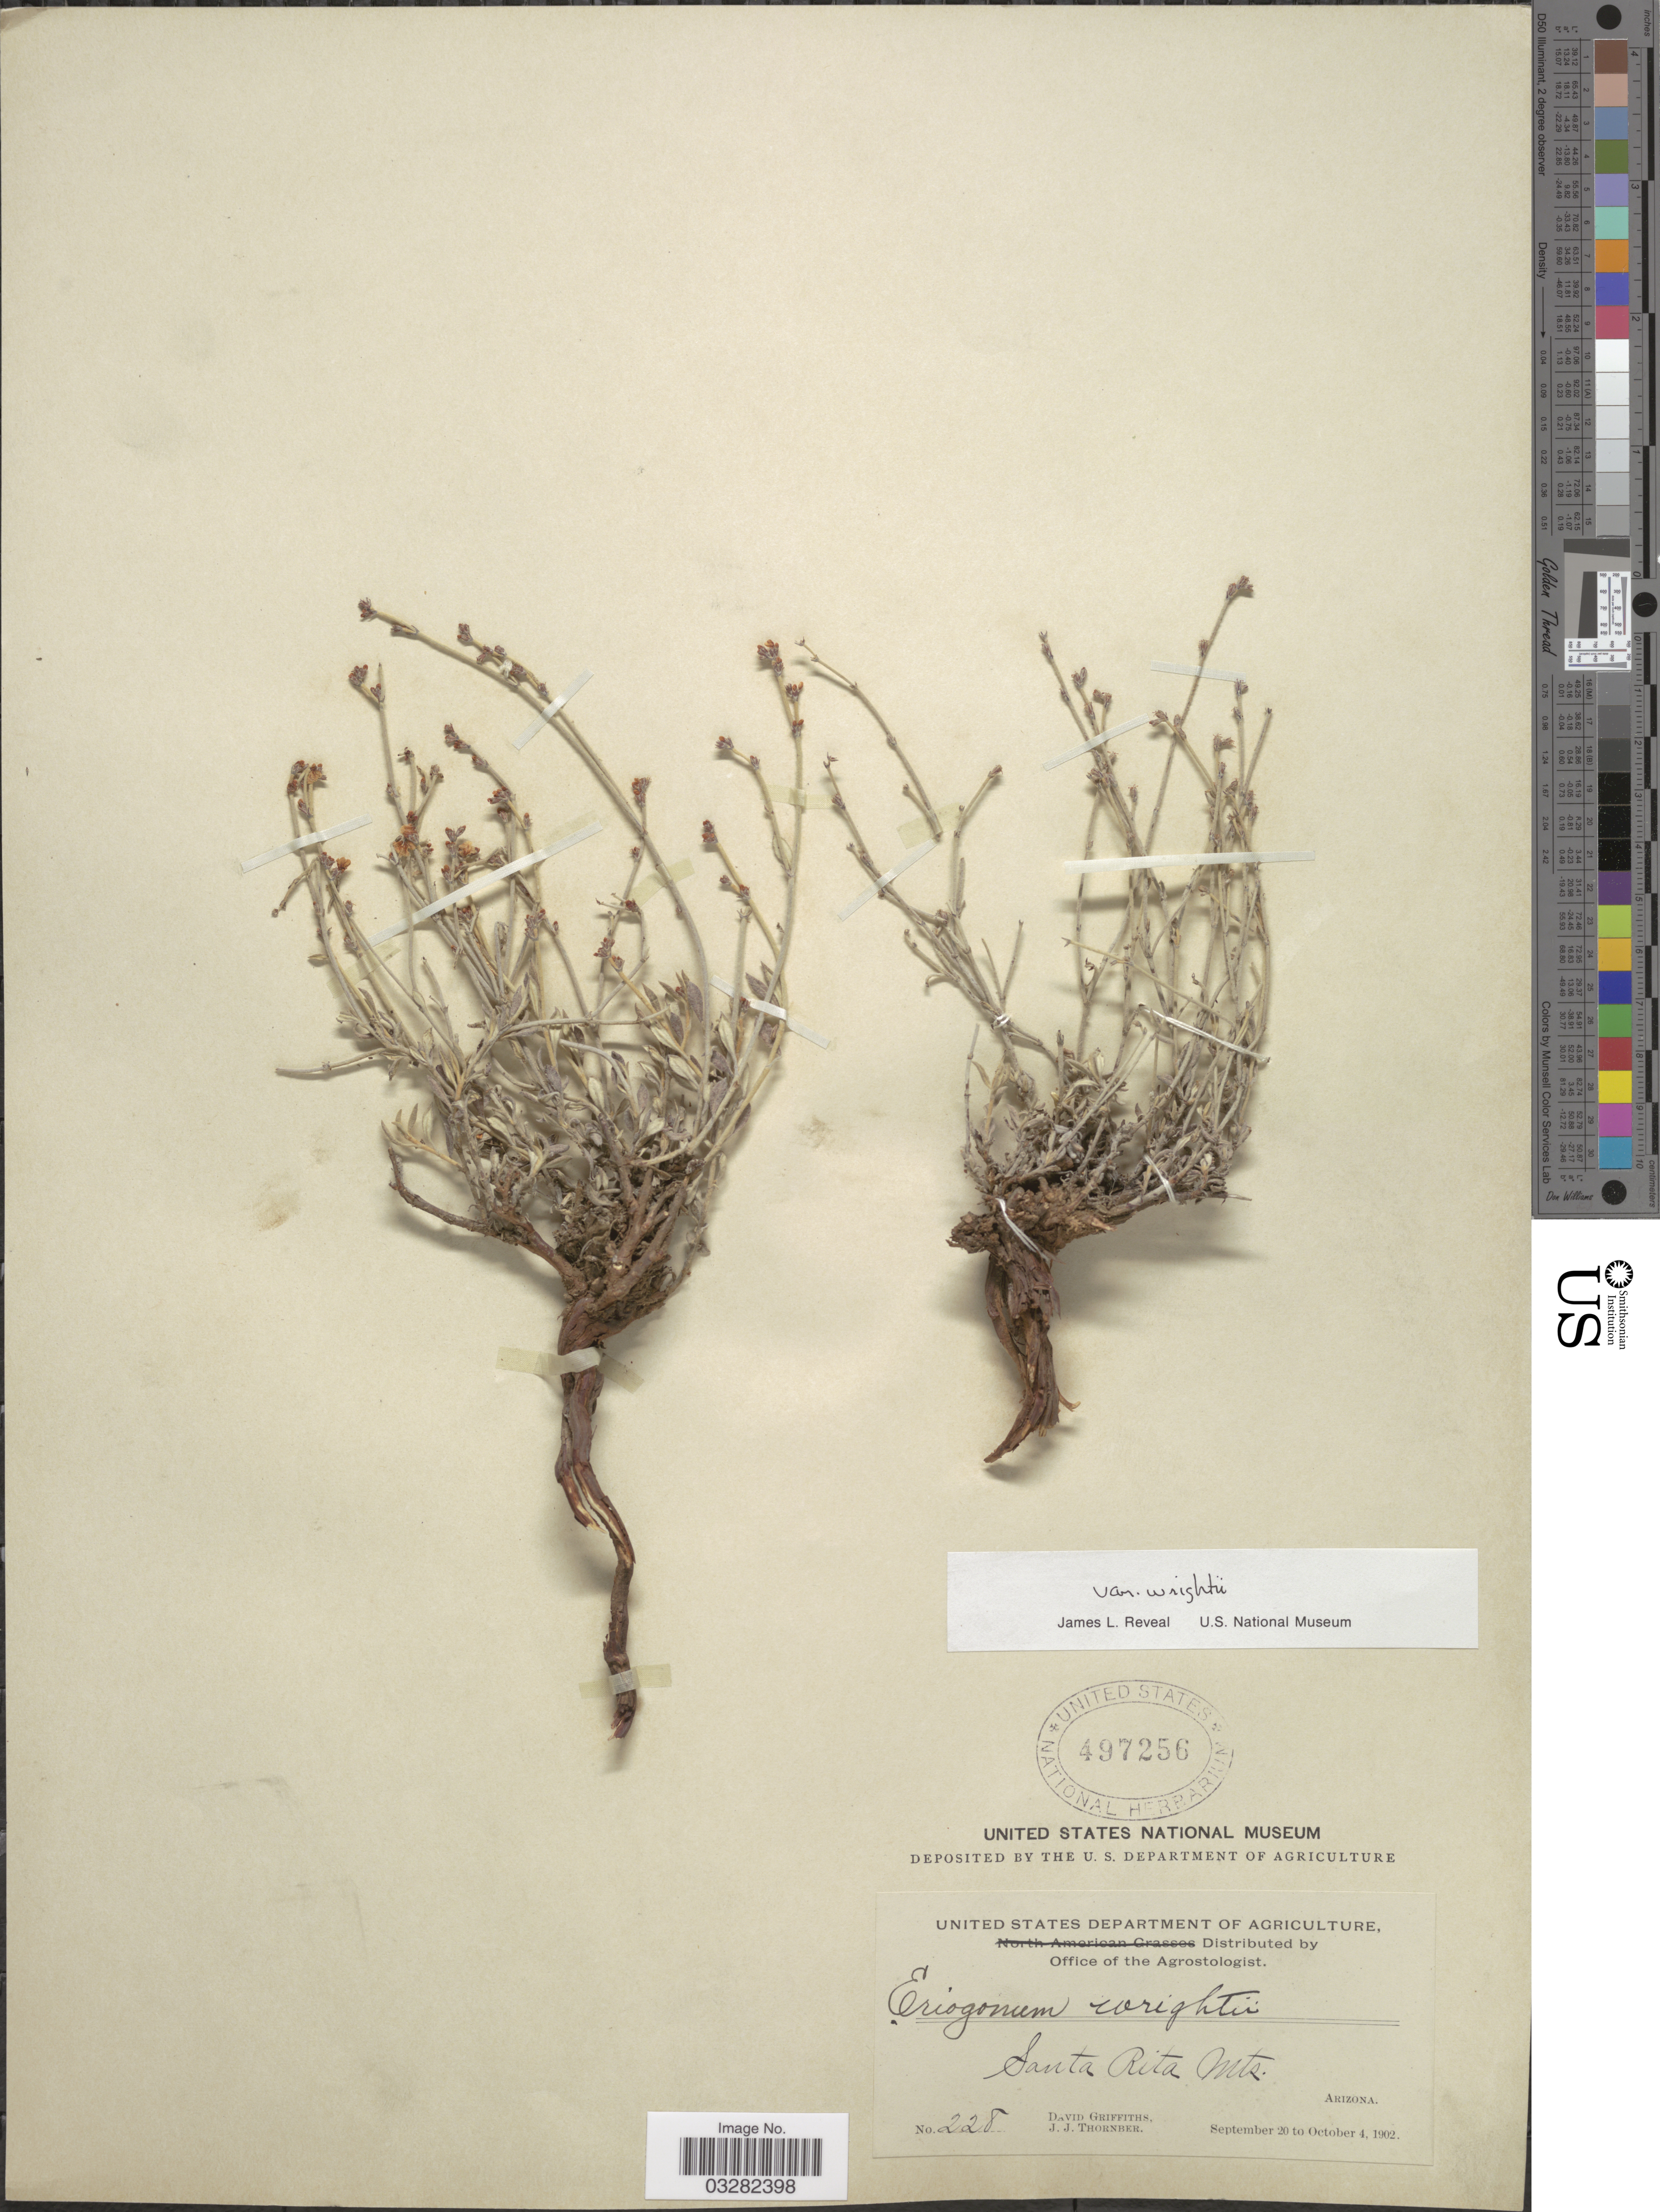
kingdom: Plantae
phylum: Tracheophyta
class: Magnoliopsida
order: Caryophyllales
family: Polygonaceae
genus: Eriogonum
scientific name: Eriogonum wrightii var. wrightii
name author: Torr. ex Benth.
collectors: D. Griffiths & J. Thornber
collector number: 228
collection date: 1902-09-20/1902-10-04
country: United States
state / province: Arizona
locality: Santa Rita Mts.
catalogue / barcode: US 497256